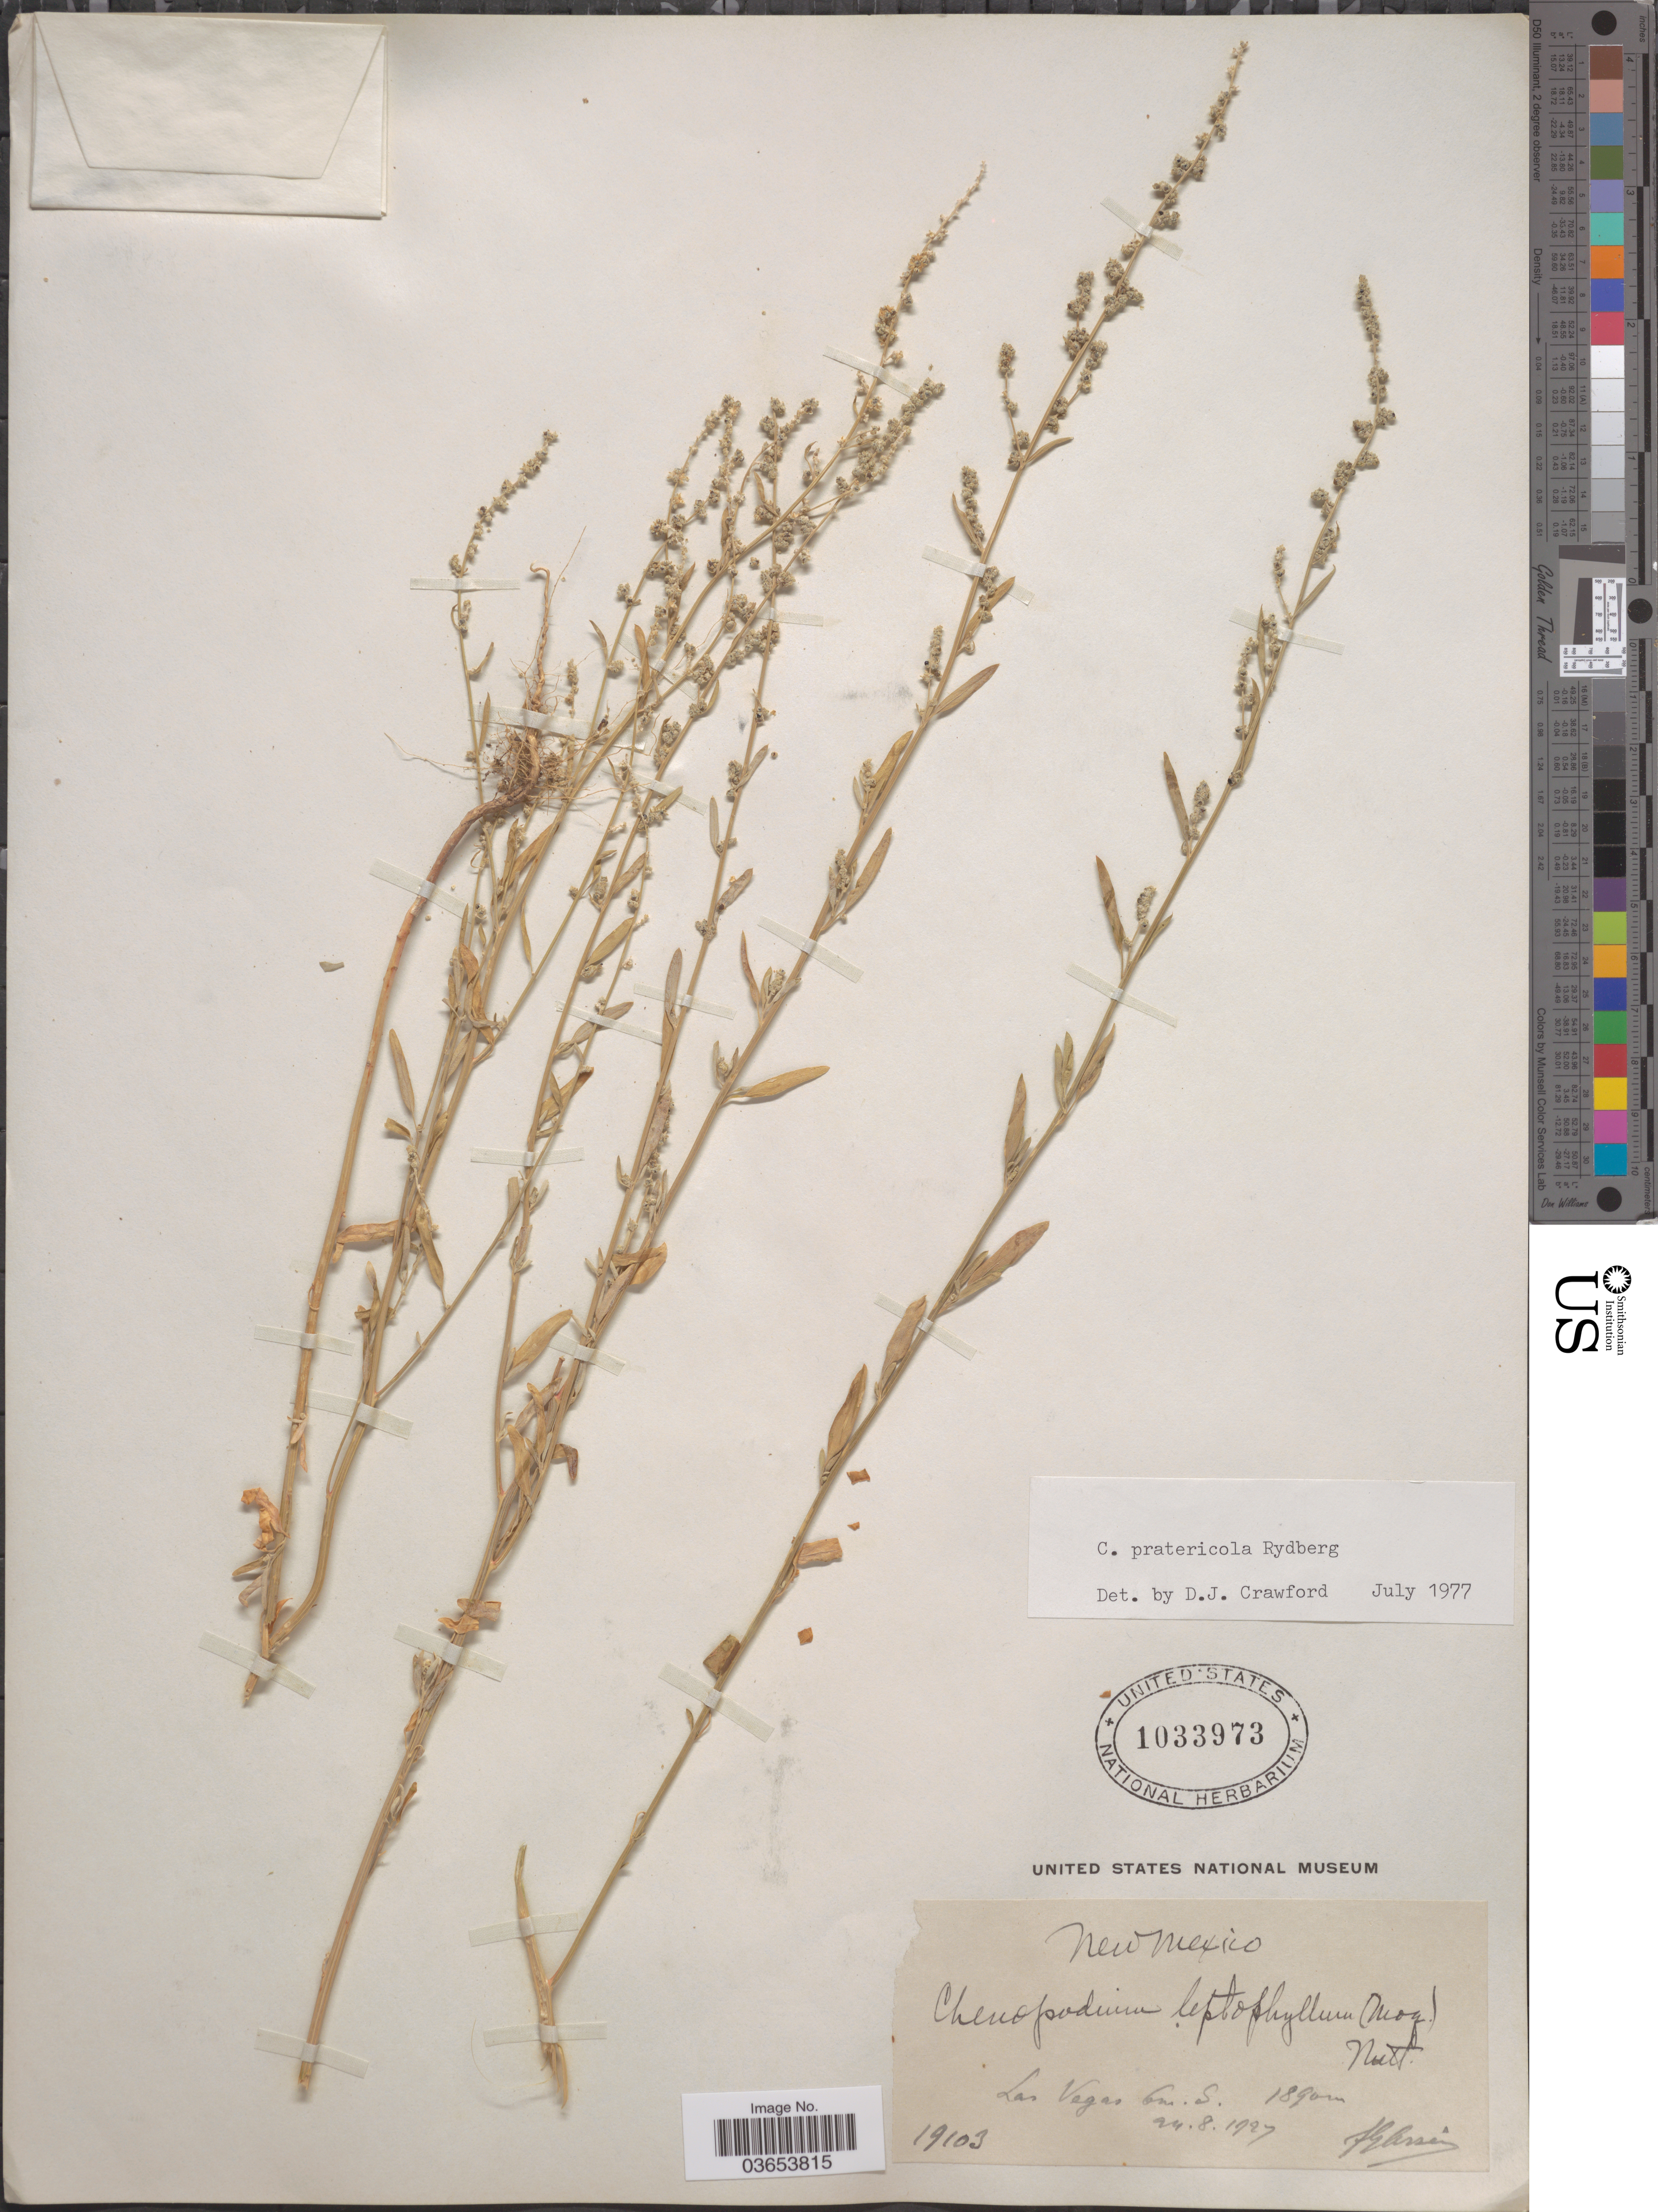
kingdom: Plantae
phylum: Tracheophyta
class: Magnoliopsida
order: Caryophyllales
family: Amaranthaceae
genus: Chenopodium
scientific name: Chenopodium pratericola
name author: Rydb.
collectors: F. Arsène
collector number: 19103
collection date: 1927-08-24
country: United States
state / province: New Mexico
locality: Las Vegas 6 m.S.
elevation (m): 1890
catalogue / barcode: US 1033973